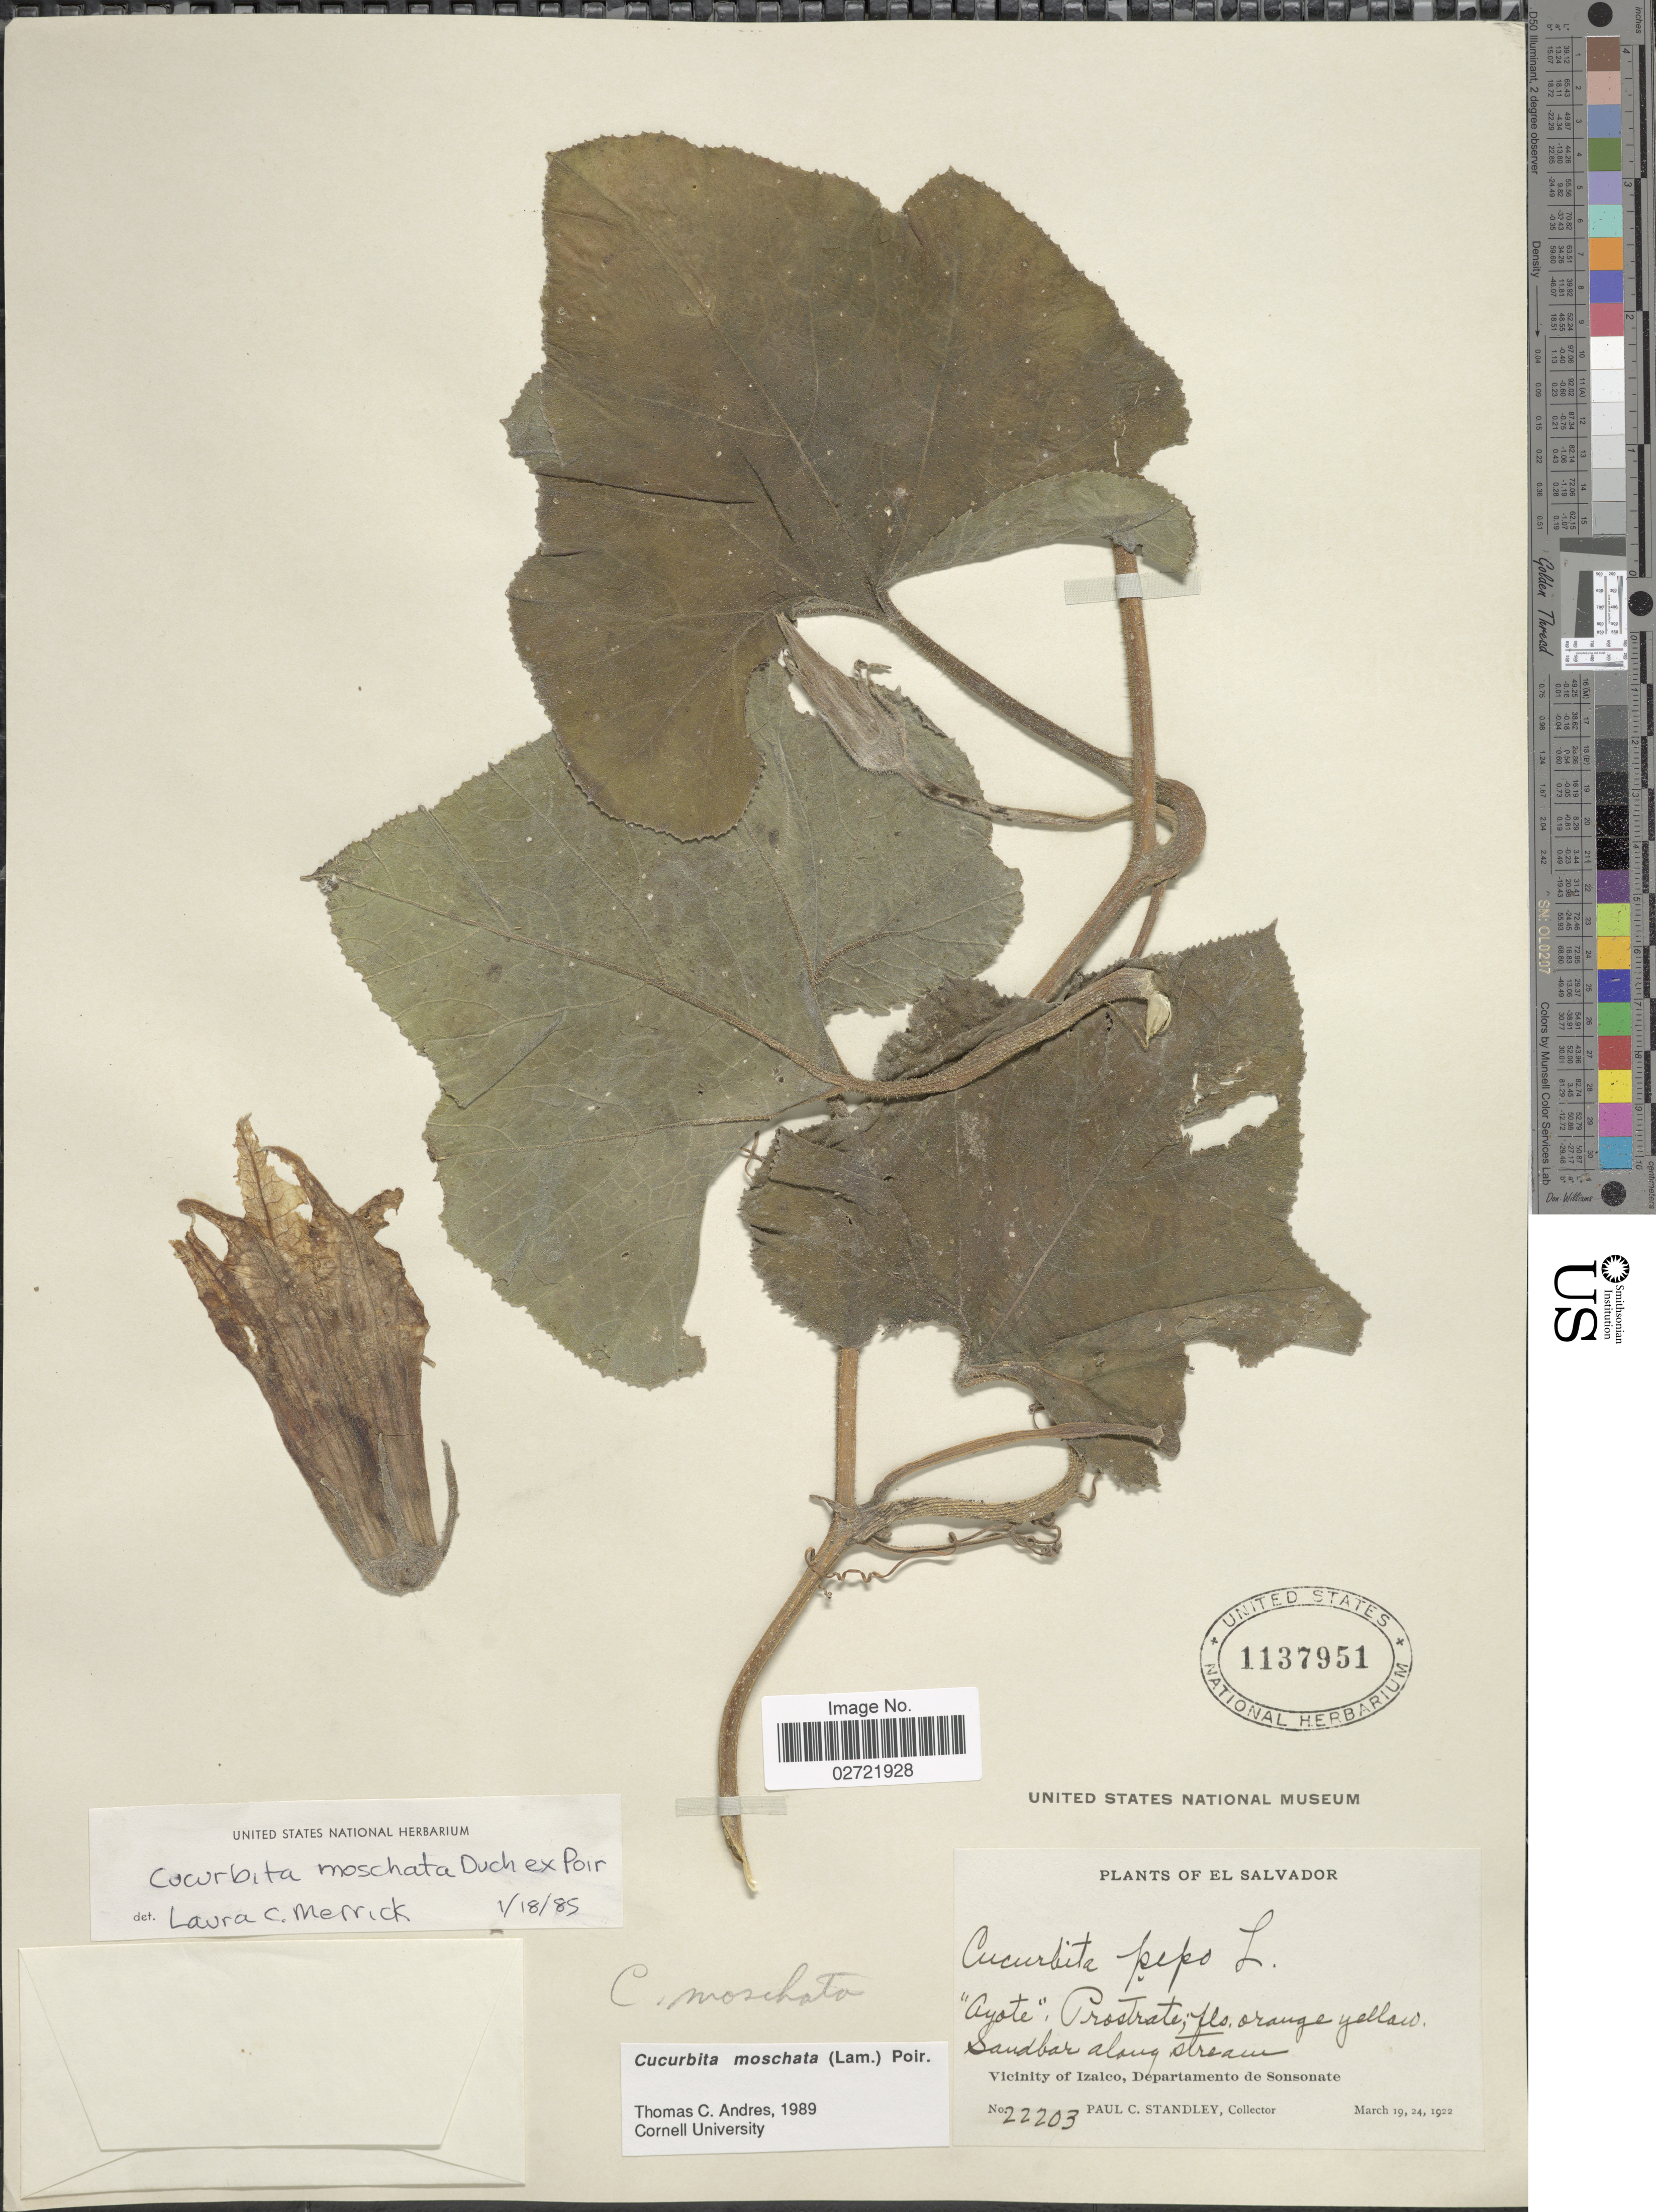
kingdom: Plantae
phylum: Tracheophyta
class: Magnoliopsida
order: Cucurbitales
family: Cucurbitaceae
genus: Cucurbita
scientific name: Cucurbita moschata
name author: (Duch.) Poir.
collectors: P. C. Standley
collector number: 22203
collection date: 1922-03-19/1922-03-24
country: El Salvador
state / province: Sonsonate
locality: Sandbar along stream, Vicinity of Izalco, Departamento de Sonsonate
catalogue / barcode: US 1137951